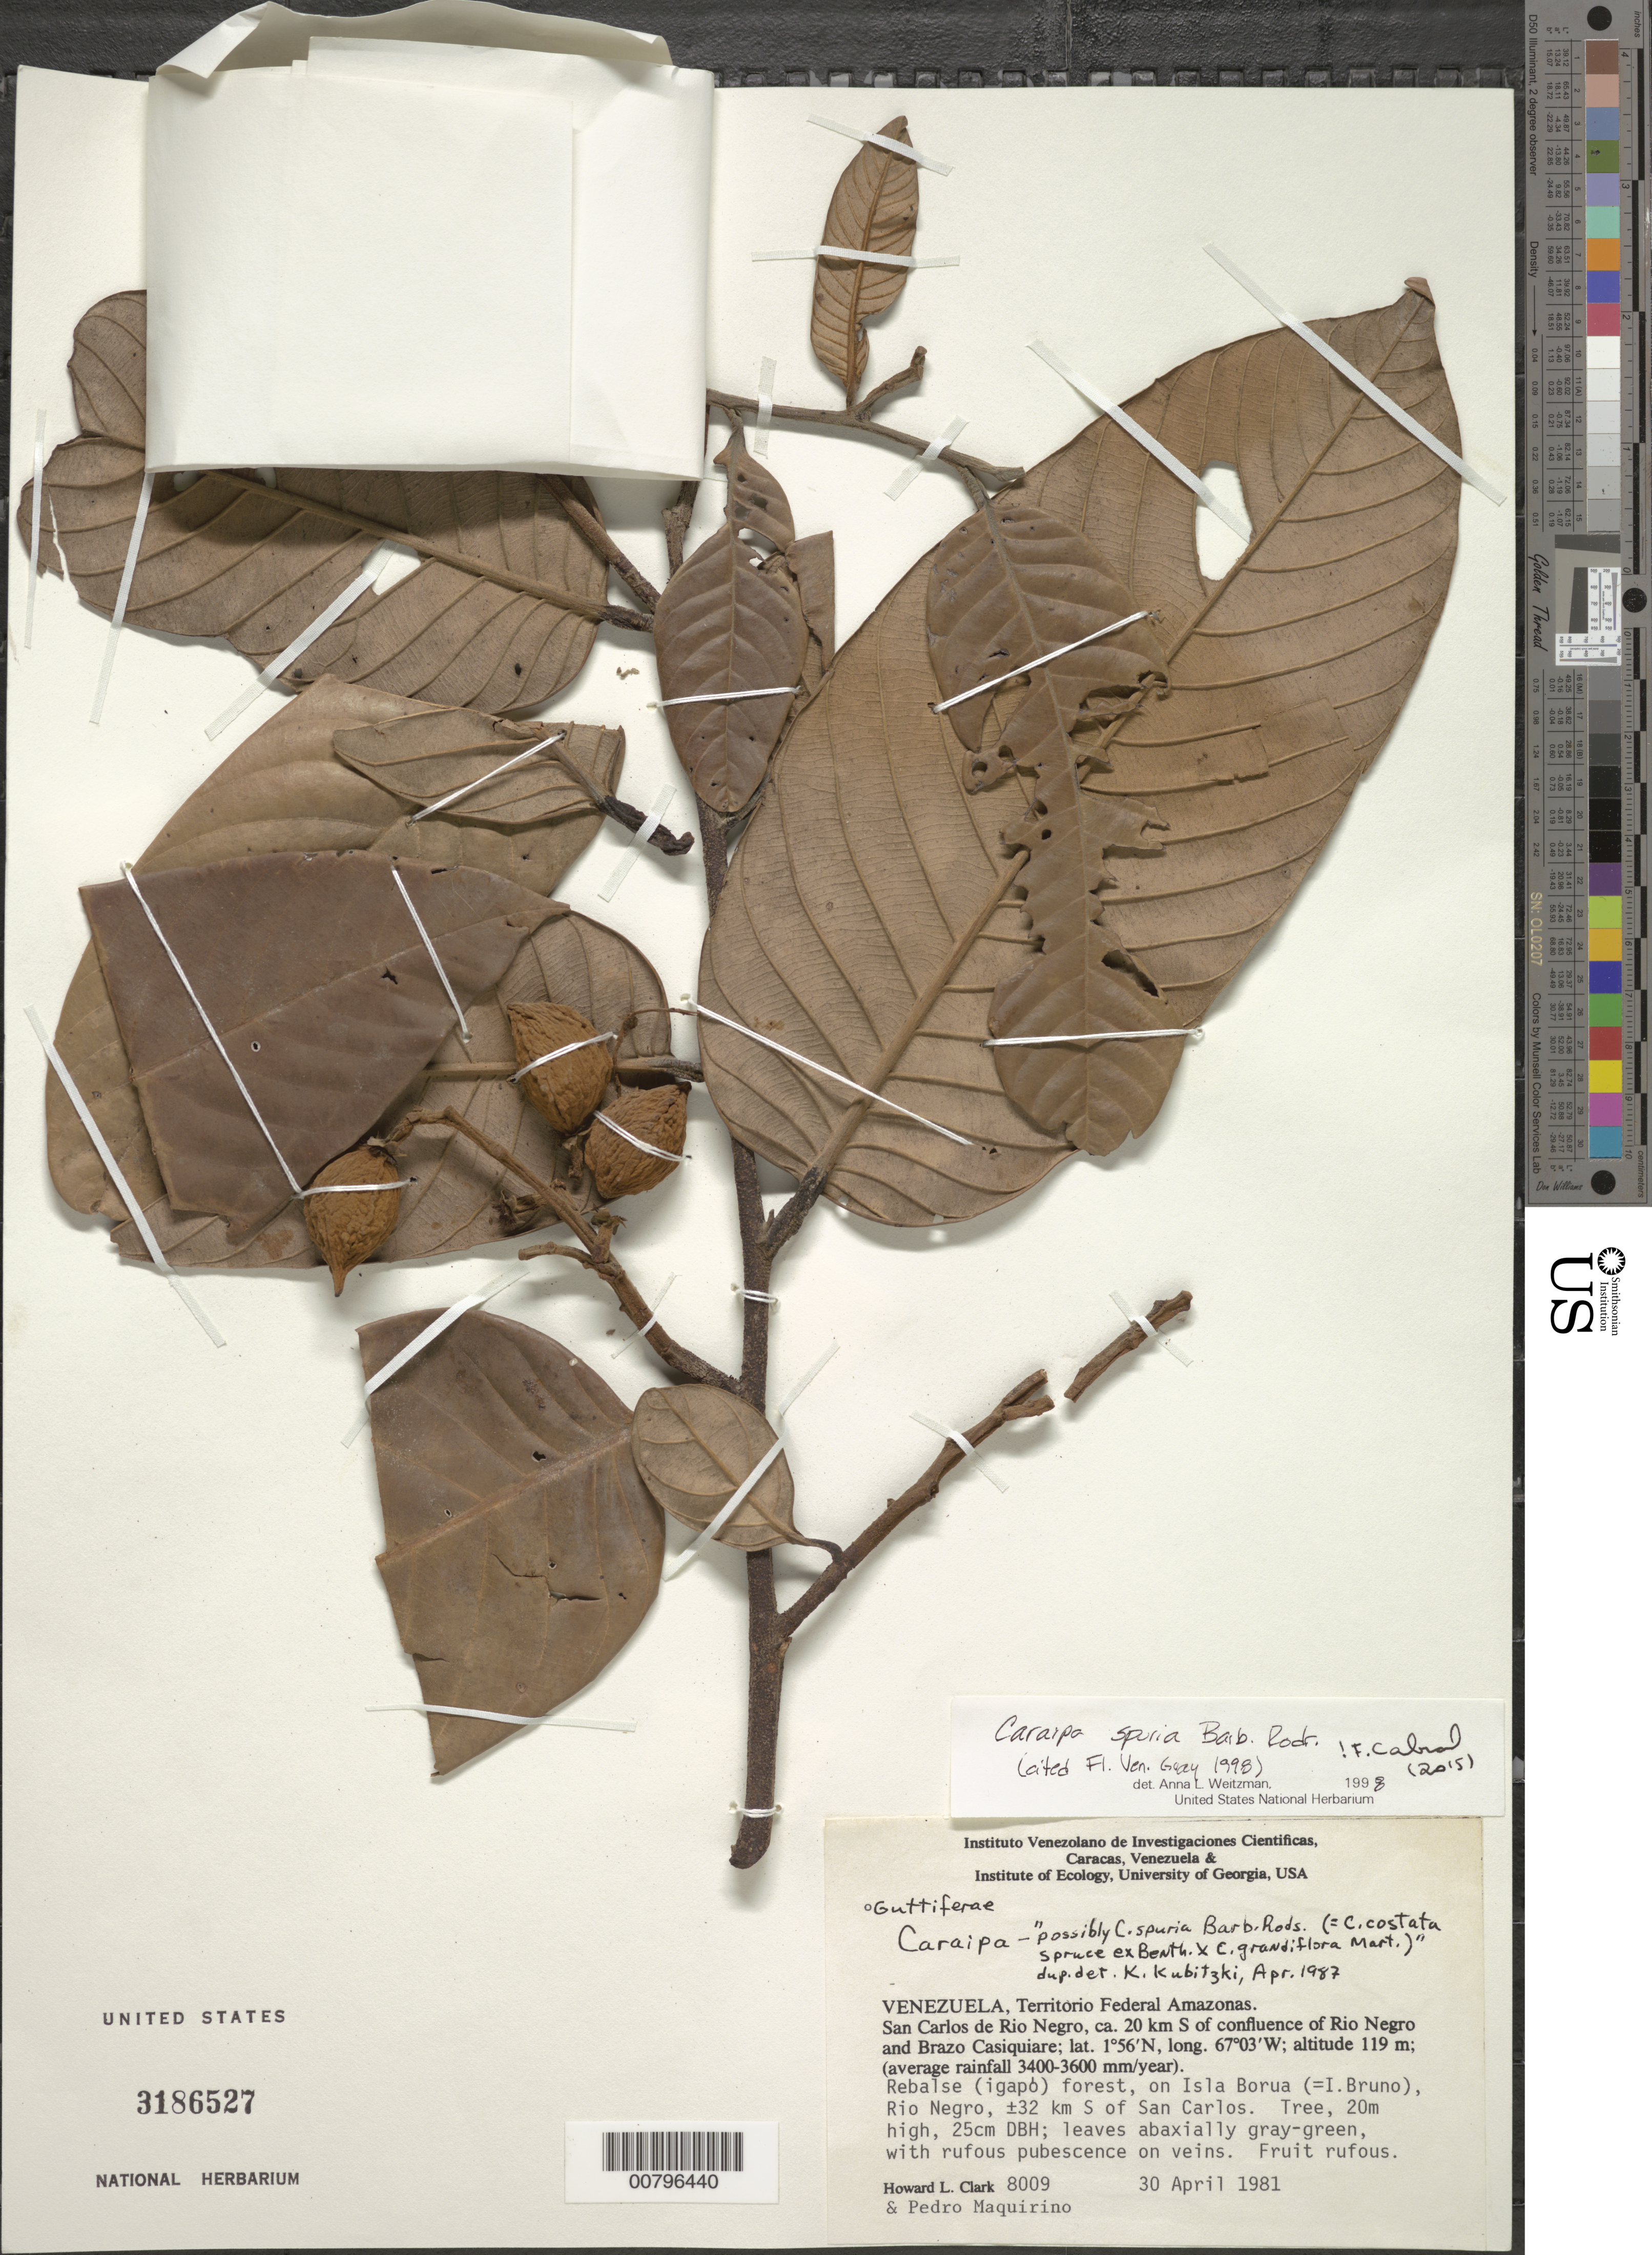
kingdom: Plantae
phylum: Tracheophyta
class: Magnoliopsida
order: Malpighiales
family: Calophyllaceae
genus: Caraipa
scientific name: Caraipa spuria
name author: Barb. Rodr.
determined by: Weitzman, A. L.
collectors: H. L. Clark & P. Maquirino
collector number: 8009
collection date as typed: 30-Apr-81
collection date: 1981-04-30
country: Venezuela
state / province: Amazonas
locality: San Carlos de Río Negro, Isla Borua (I. Bruno), ca. 32 mi. S of San Carlos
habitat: Rebalse forest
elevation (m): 119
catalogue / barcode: US 3186527